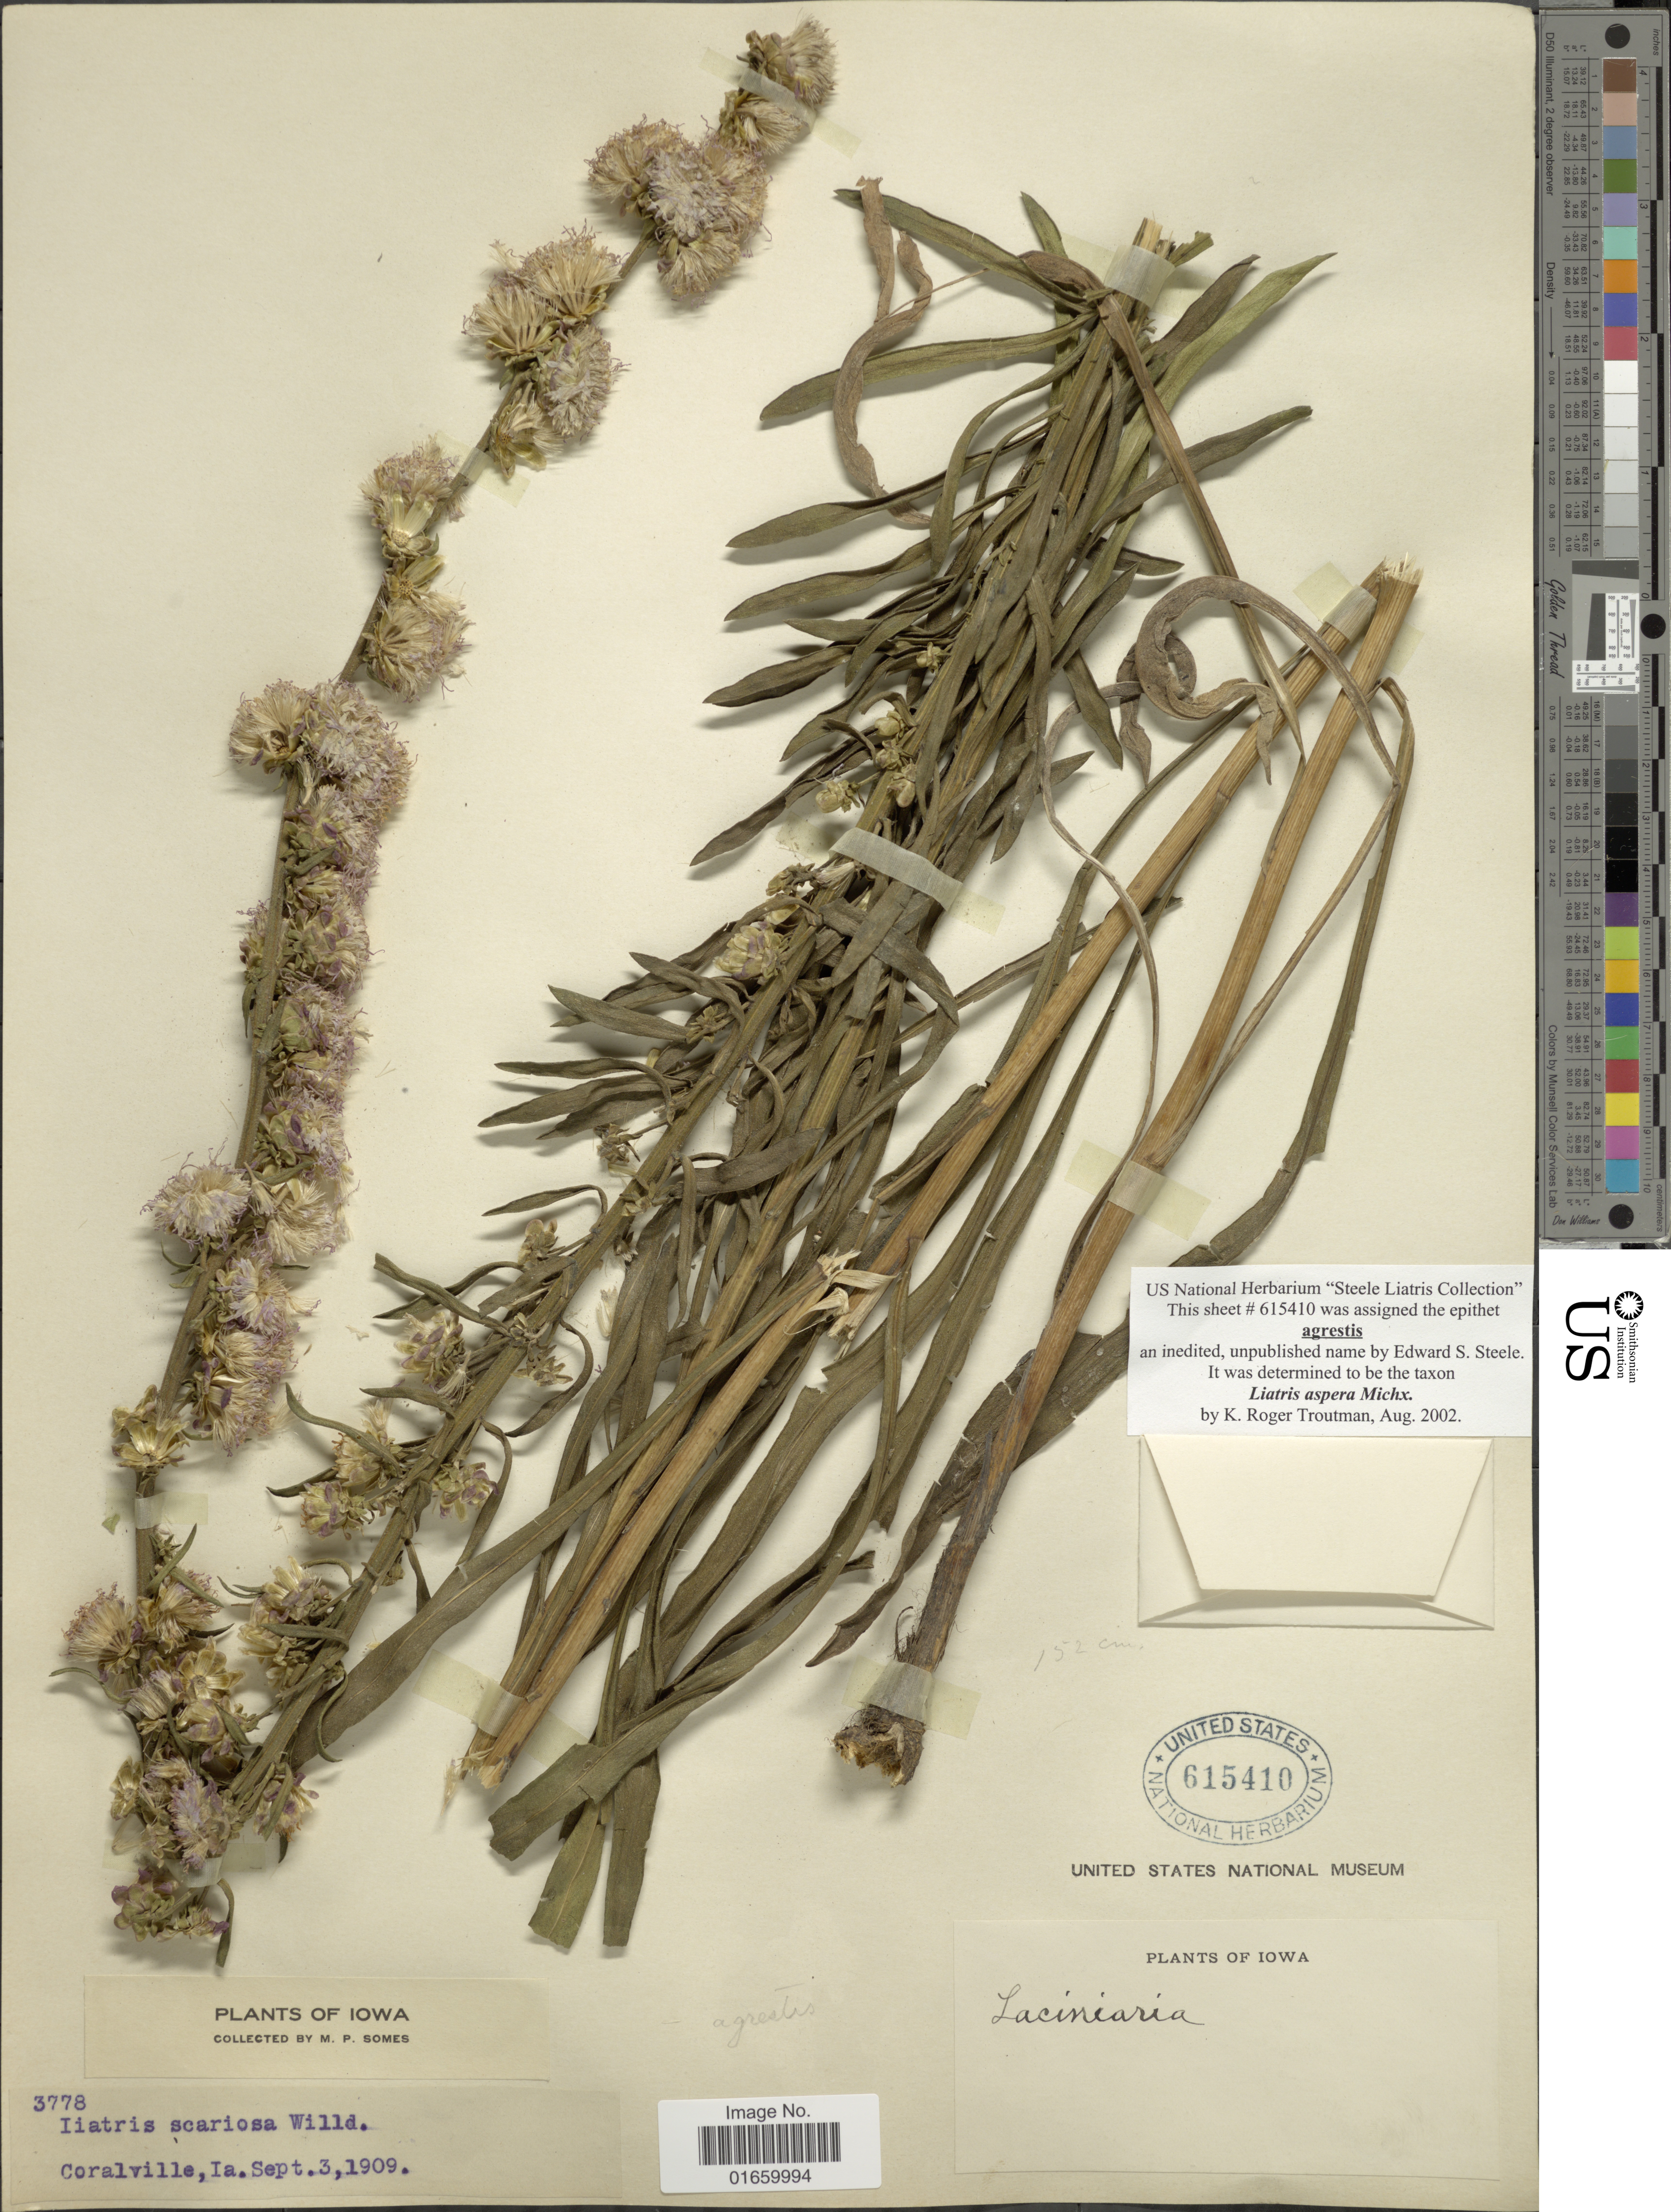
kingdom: Plantae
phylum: Tracheophyta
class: Magnoliopsida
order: Asterales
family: Asteraceae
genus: Liatris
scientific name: Liatris aspera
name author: Michx.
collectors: M. Somes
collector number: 3378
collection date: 1909-09-03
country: United States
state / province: Iowa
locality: Coralville, Ia.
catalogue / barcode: US 615410